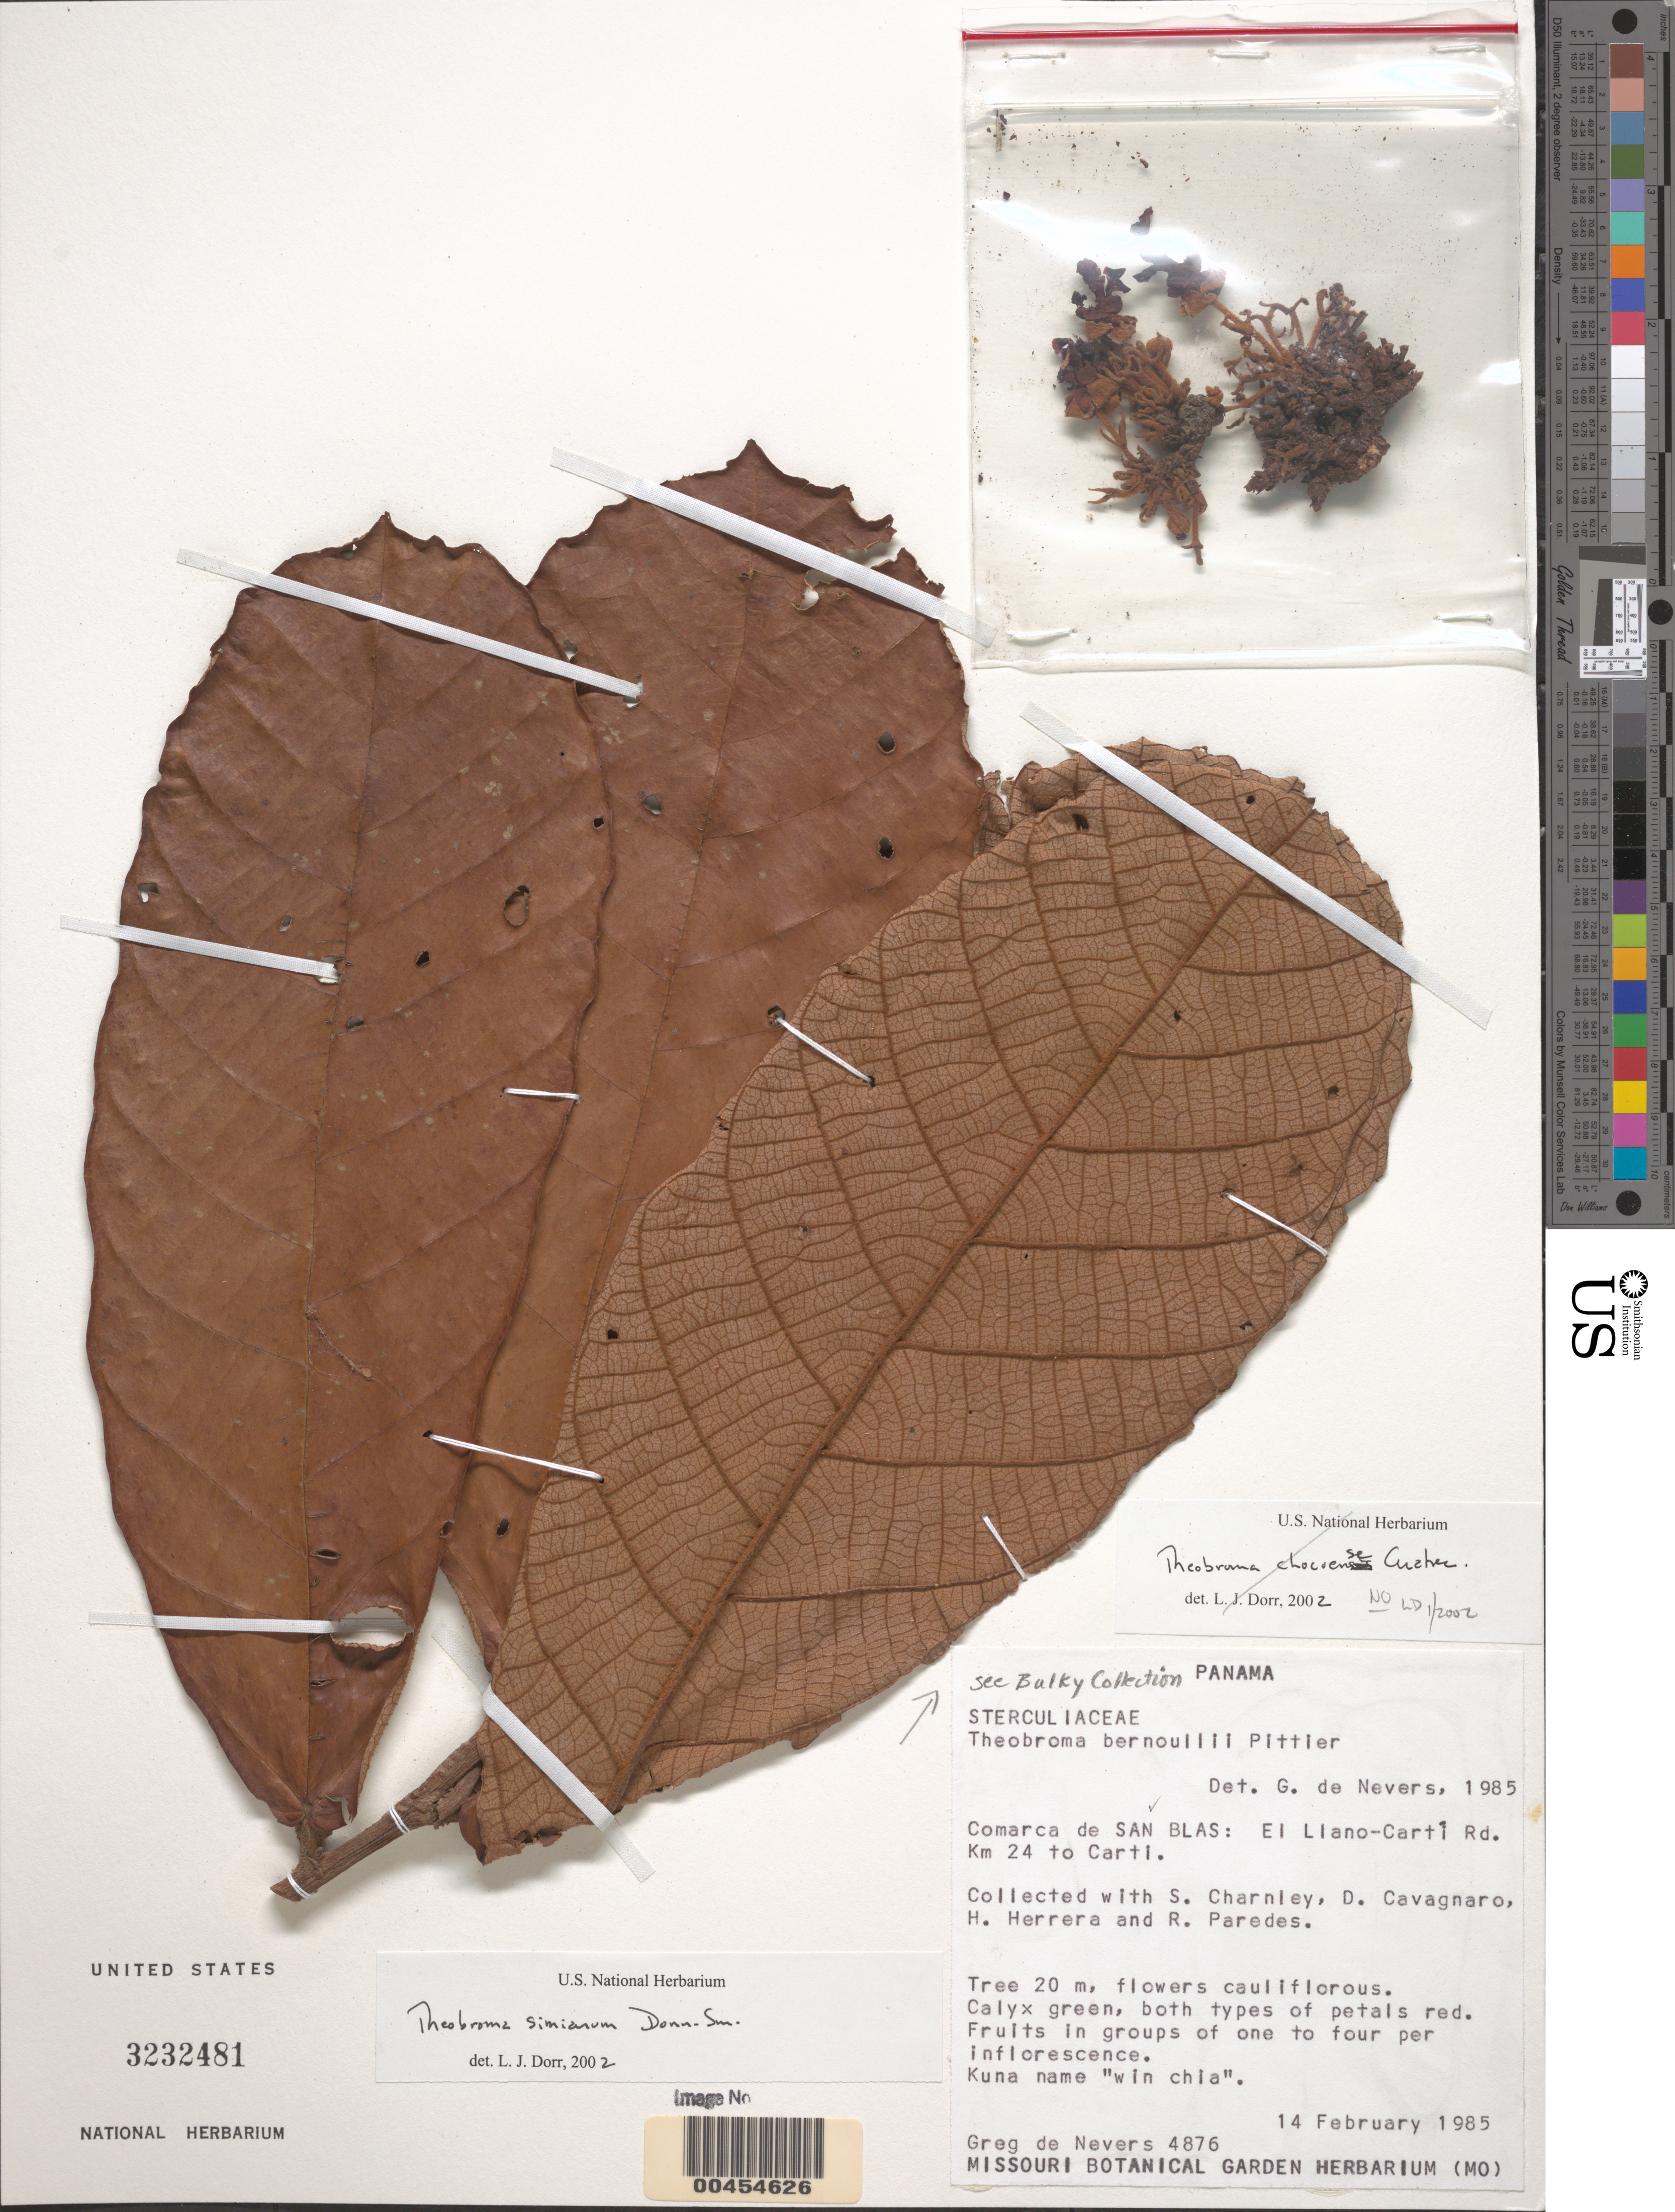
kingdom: Plantae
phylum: Tracheophyta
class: Magnoliopsida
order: Malvales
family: Malvaceae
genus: Theobroma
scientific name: Theobroma simiarum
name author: Donn. Sm.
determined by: Dorr, L. J., (BOT), Smithsonian Institution - National Museum of Natural History (UNITED STATES)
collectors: G. C. de Nevers, S. Charnley, D. Cavagnaro, H. Herrera & R. Paredes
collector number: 4876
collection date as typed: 14 Feb 1985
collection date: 1985-02-14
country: Panama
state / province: Kuna Yala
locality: El Llano - Cartí road. Km 24 to Cartí.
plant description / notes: Common name: win chia; Common name language: Kuna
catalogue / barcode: US 3232481